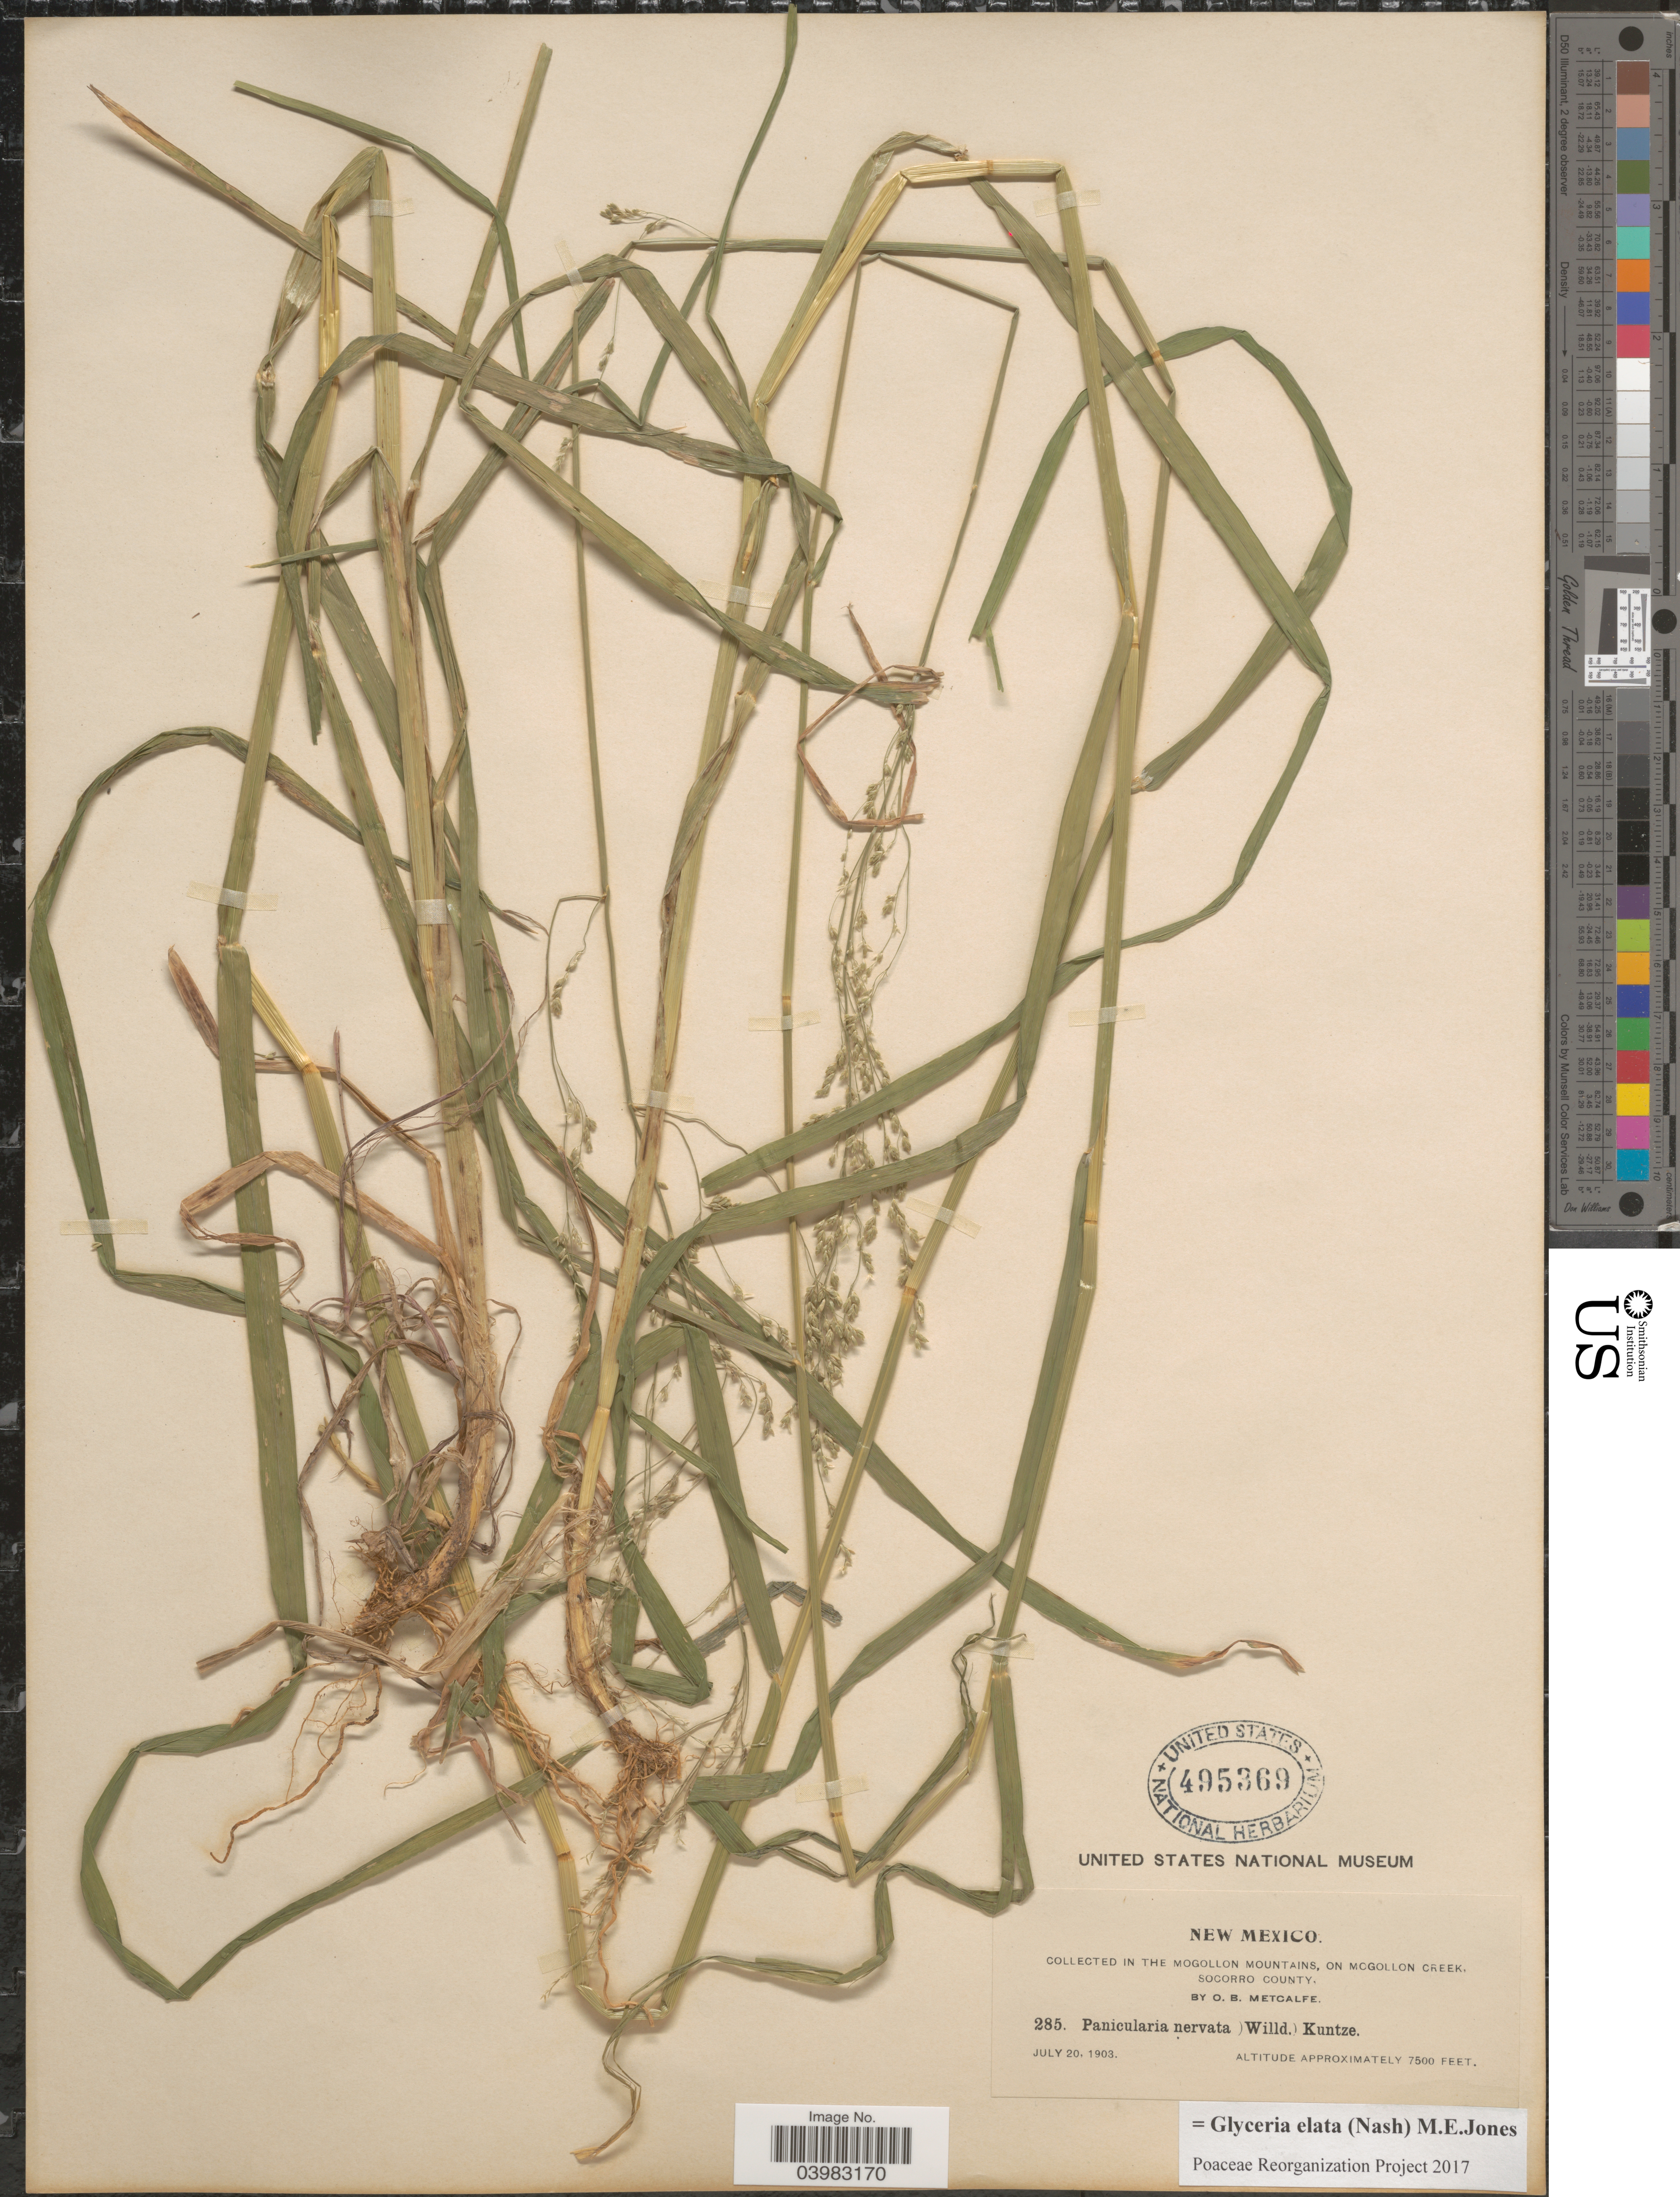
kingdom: Plantae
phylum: Tracheophyta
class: Liliopsida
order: Poales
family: Poaceae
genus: Glyceria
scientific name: Glyceria elata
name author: (Nash) M.E. Jones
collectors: O. B. Metcalfe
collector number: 285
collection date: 1903-07-20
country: United States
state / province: New Mexico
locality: In the Mogollon Mountains, on Mogollon Creek, Socorro County.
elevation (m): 2286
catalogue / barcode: US 495369